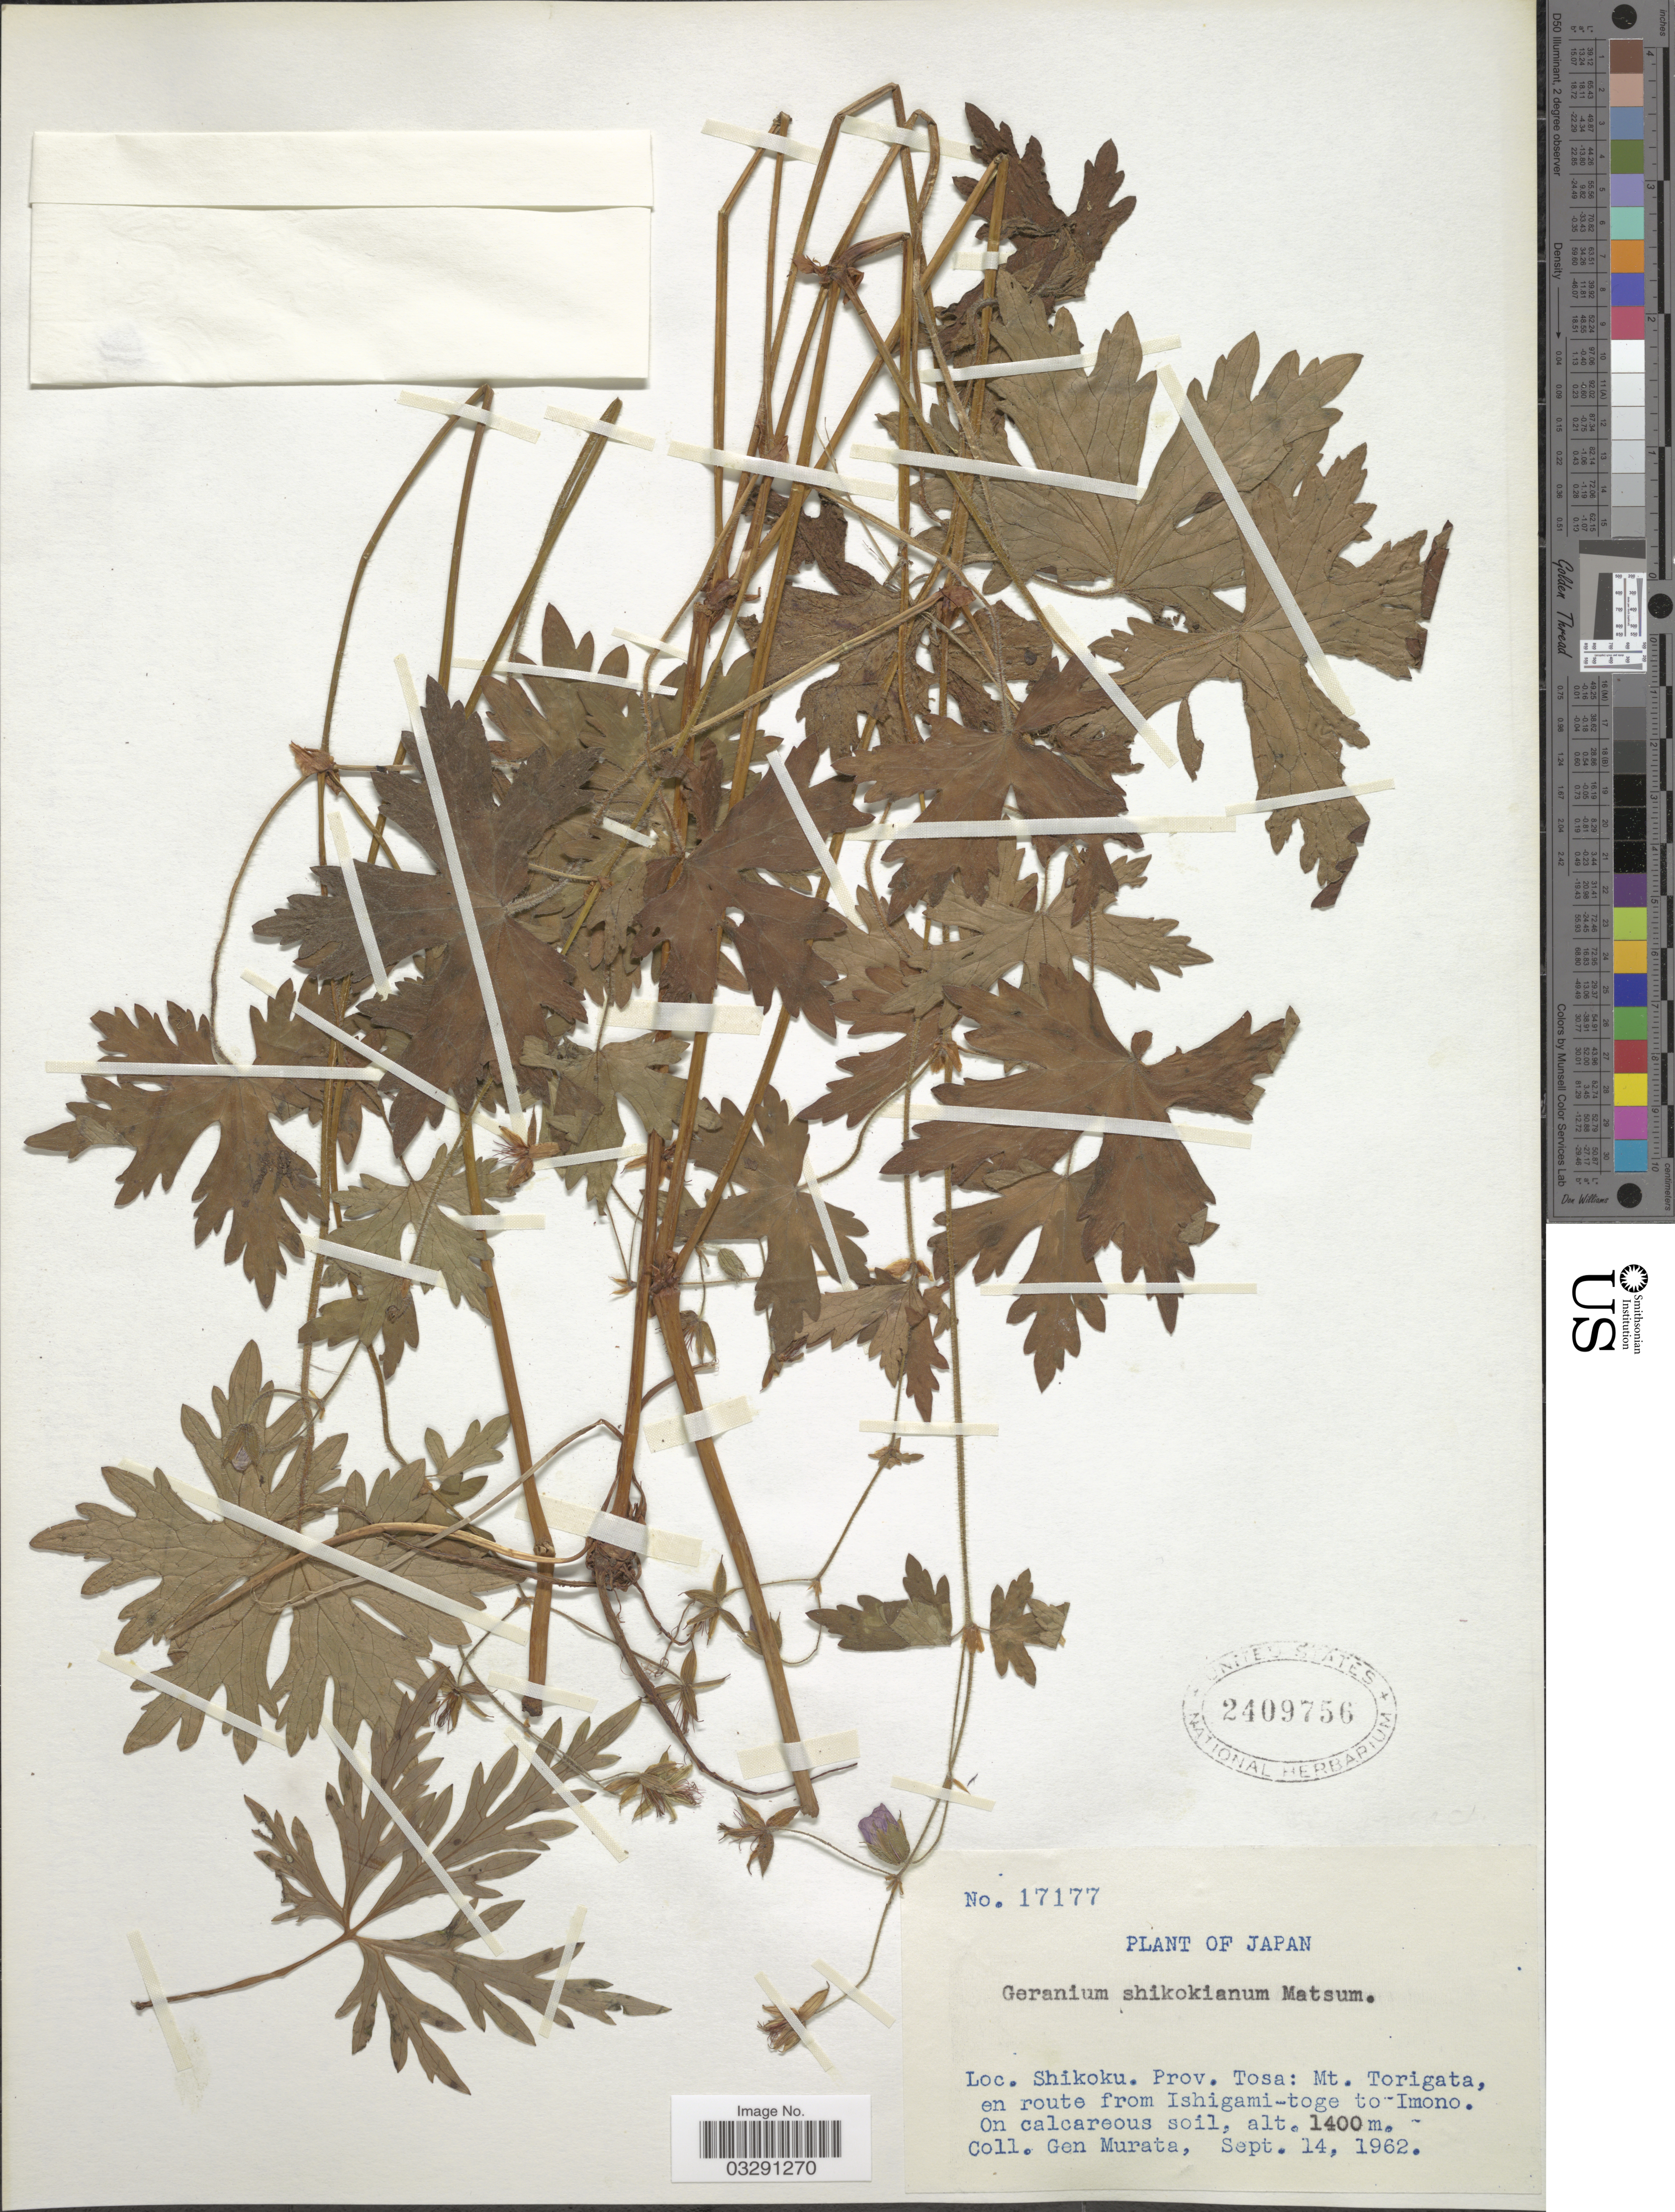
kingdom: Plantae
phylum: Tracheophyta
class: Magnoliopsida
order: Geraniales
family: Geraniaceae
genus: Geranium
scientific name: Geranium shikokianum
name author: Matsum.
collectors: G. Murata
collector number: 17177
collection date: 1962-09-14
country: Japan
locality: Shikoku. Prov. Tosa: Mt. Torigata, en route from Ishigami-toge to-Imono.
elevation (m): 1400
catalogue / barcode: US 2409756